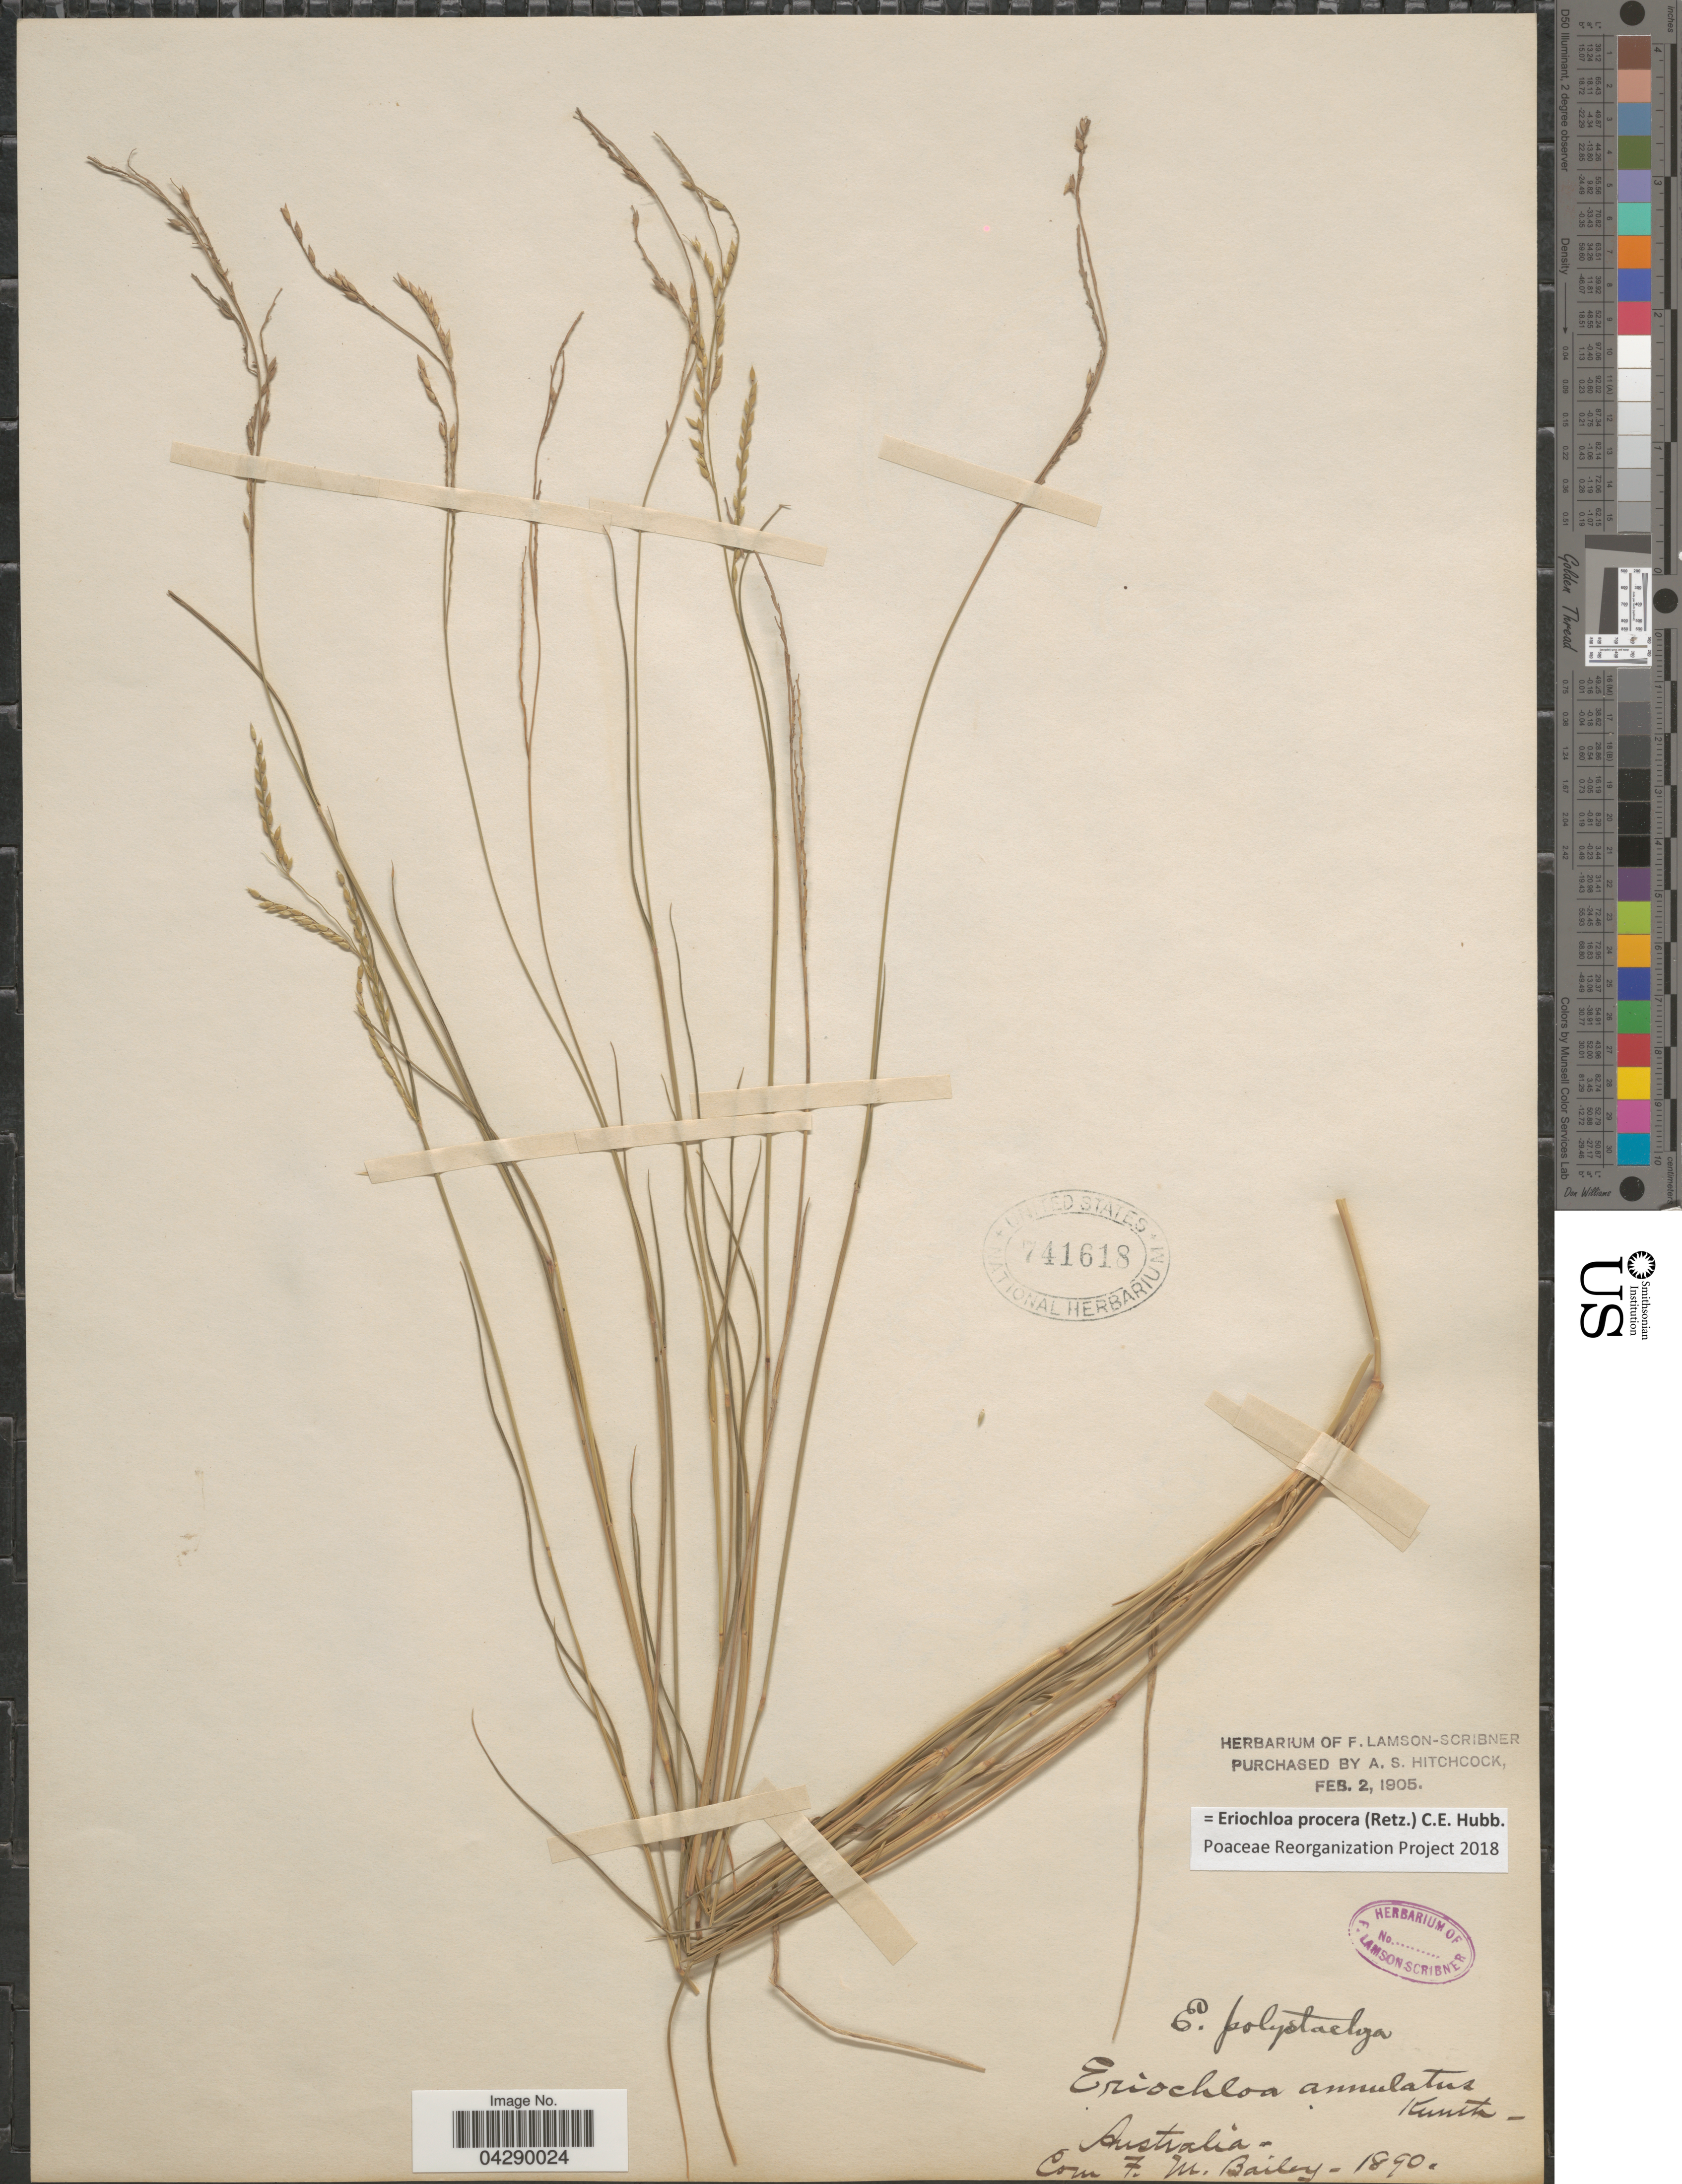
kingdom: Plantae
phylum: Tracheophyta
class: Liliopsida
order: Poales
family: Poaceae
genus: Eriochloa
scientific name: Eriochloa procera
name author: (Retz.) C.E. Hubb.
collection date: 1890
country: Australia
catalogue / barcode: US 741618